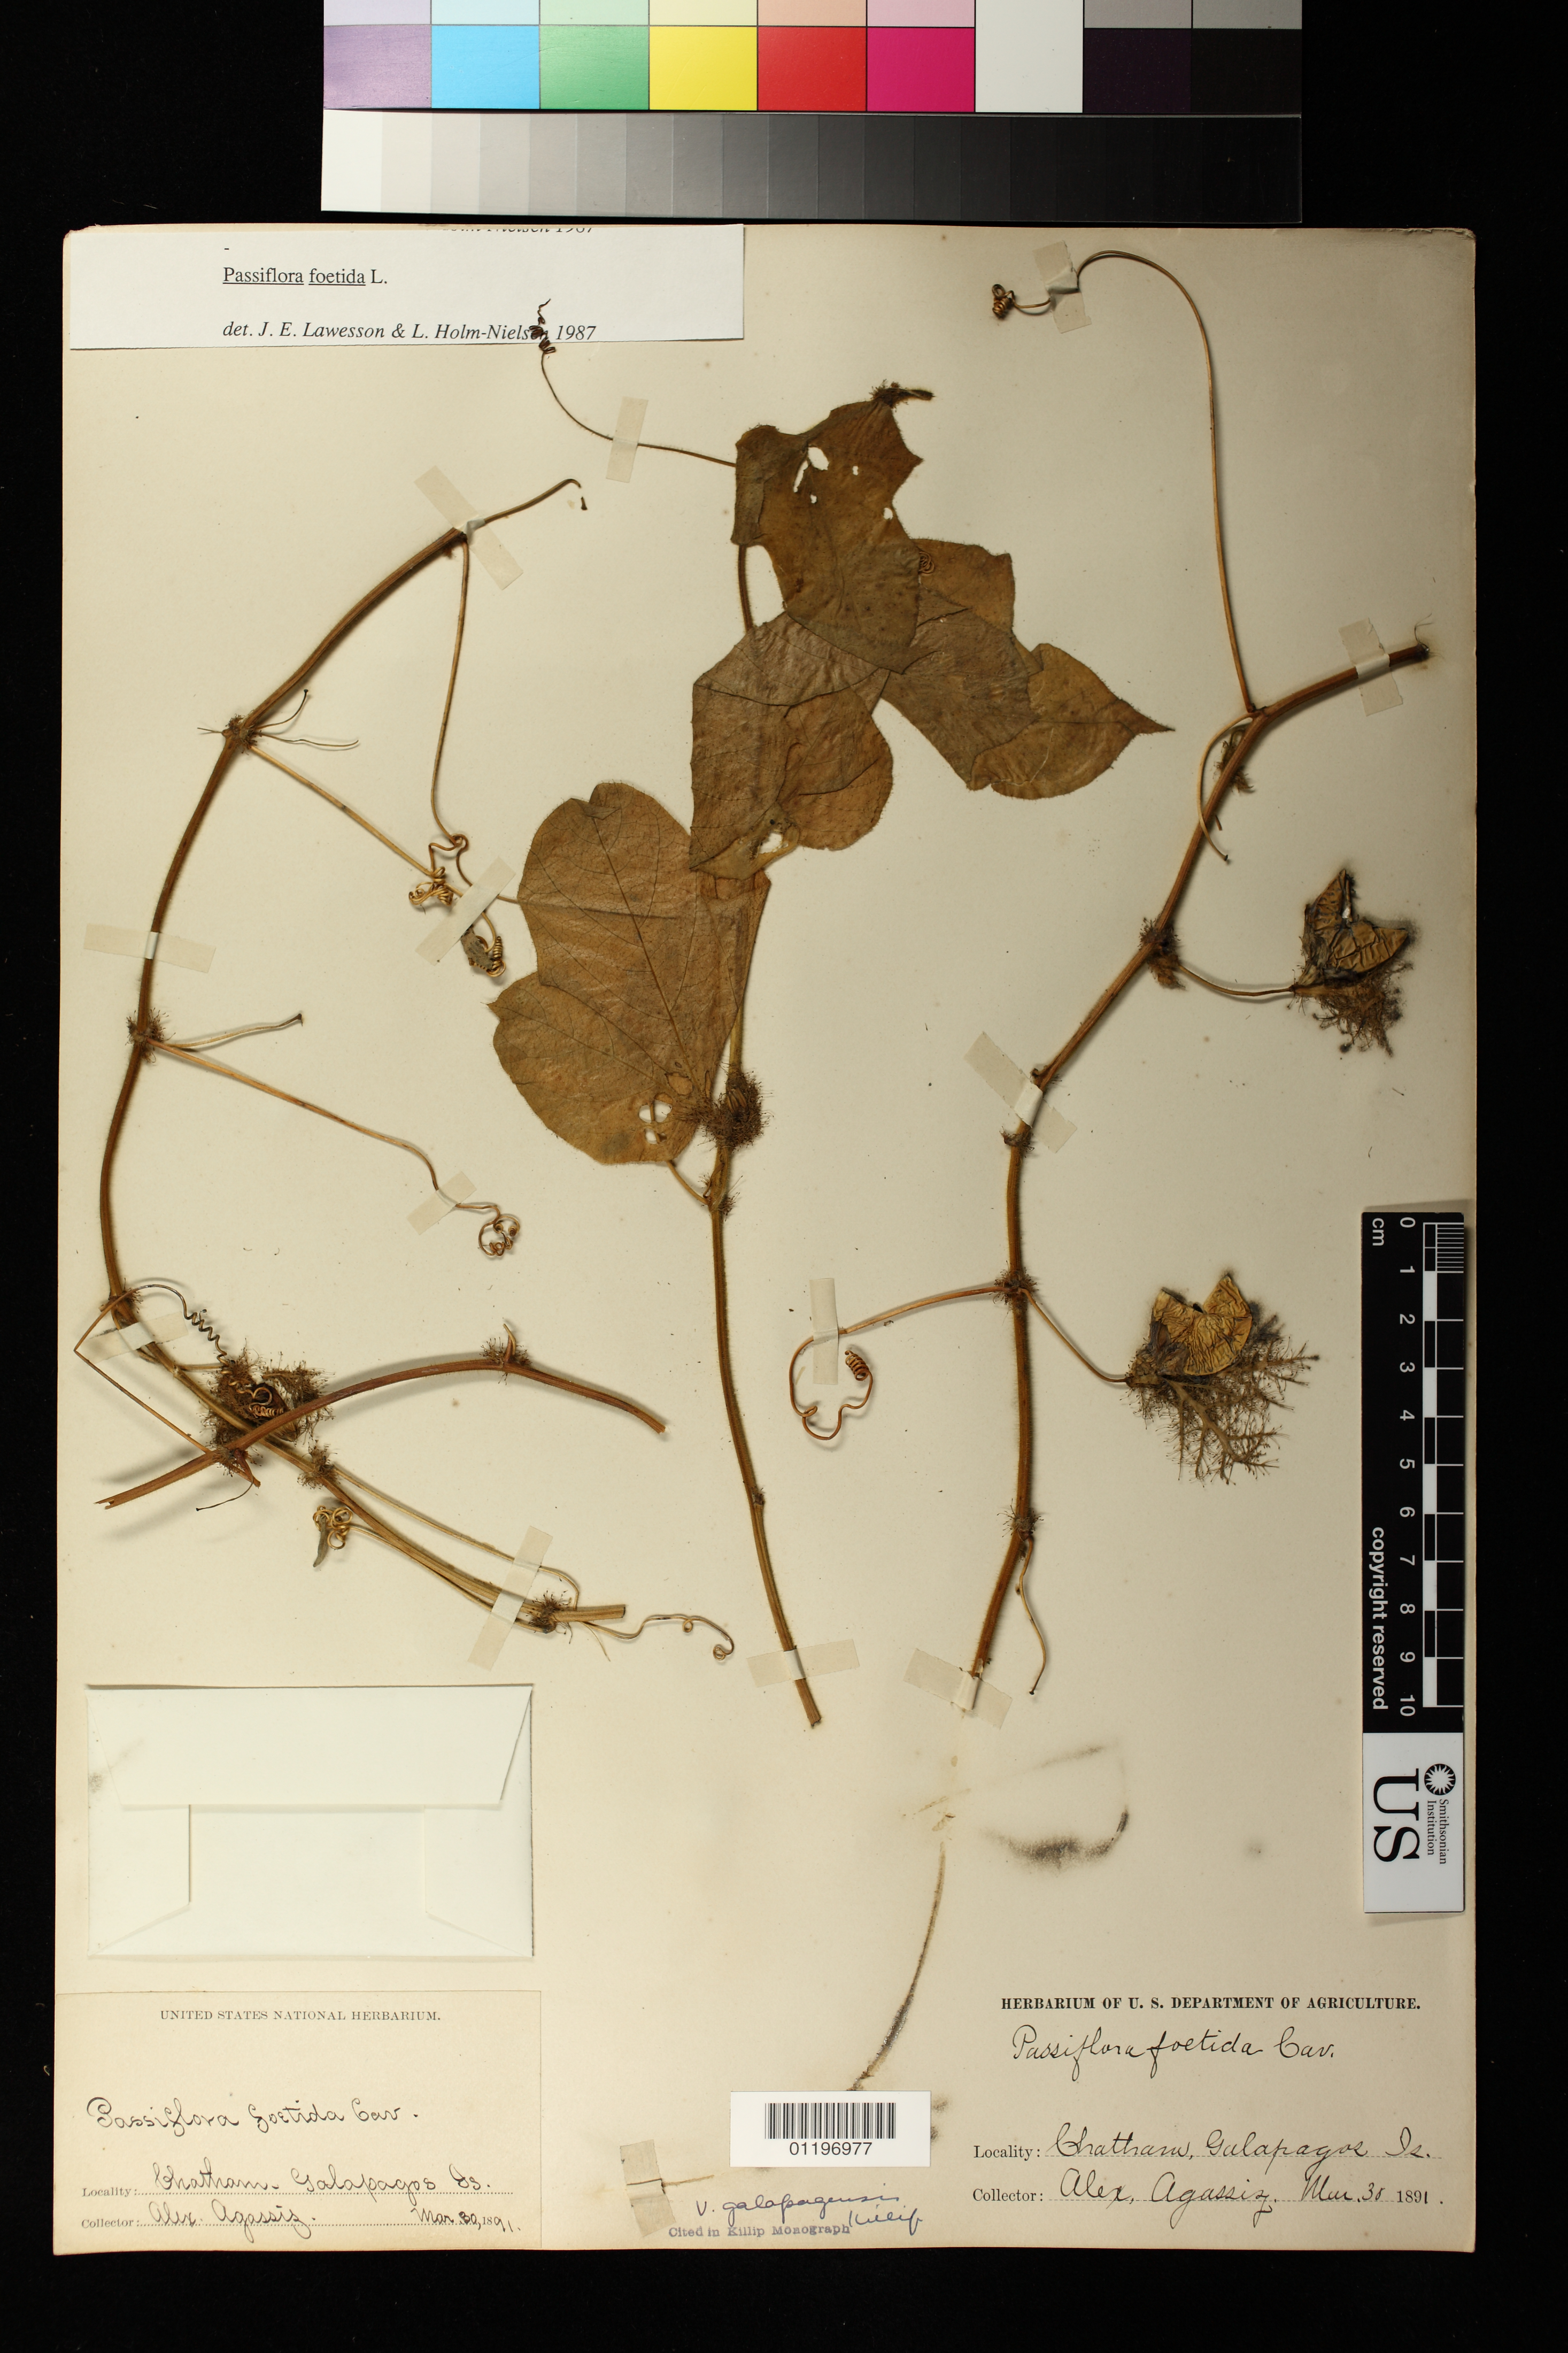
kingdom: Plantae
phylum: Tracheophyta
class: Magnoliopsida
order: Malpighiales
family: Passifloraceae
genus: Passiflora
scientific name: Passiflora foetida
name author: L.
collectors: A. E. Agassiz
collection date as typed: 30 Mar 1891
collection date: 1891-03-30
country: Ecuador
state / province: Colón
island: San Cristóbal [Chatham]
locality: Chatham